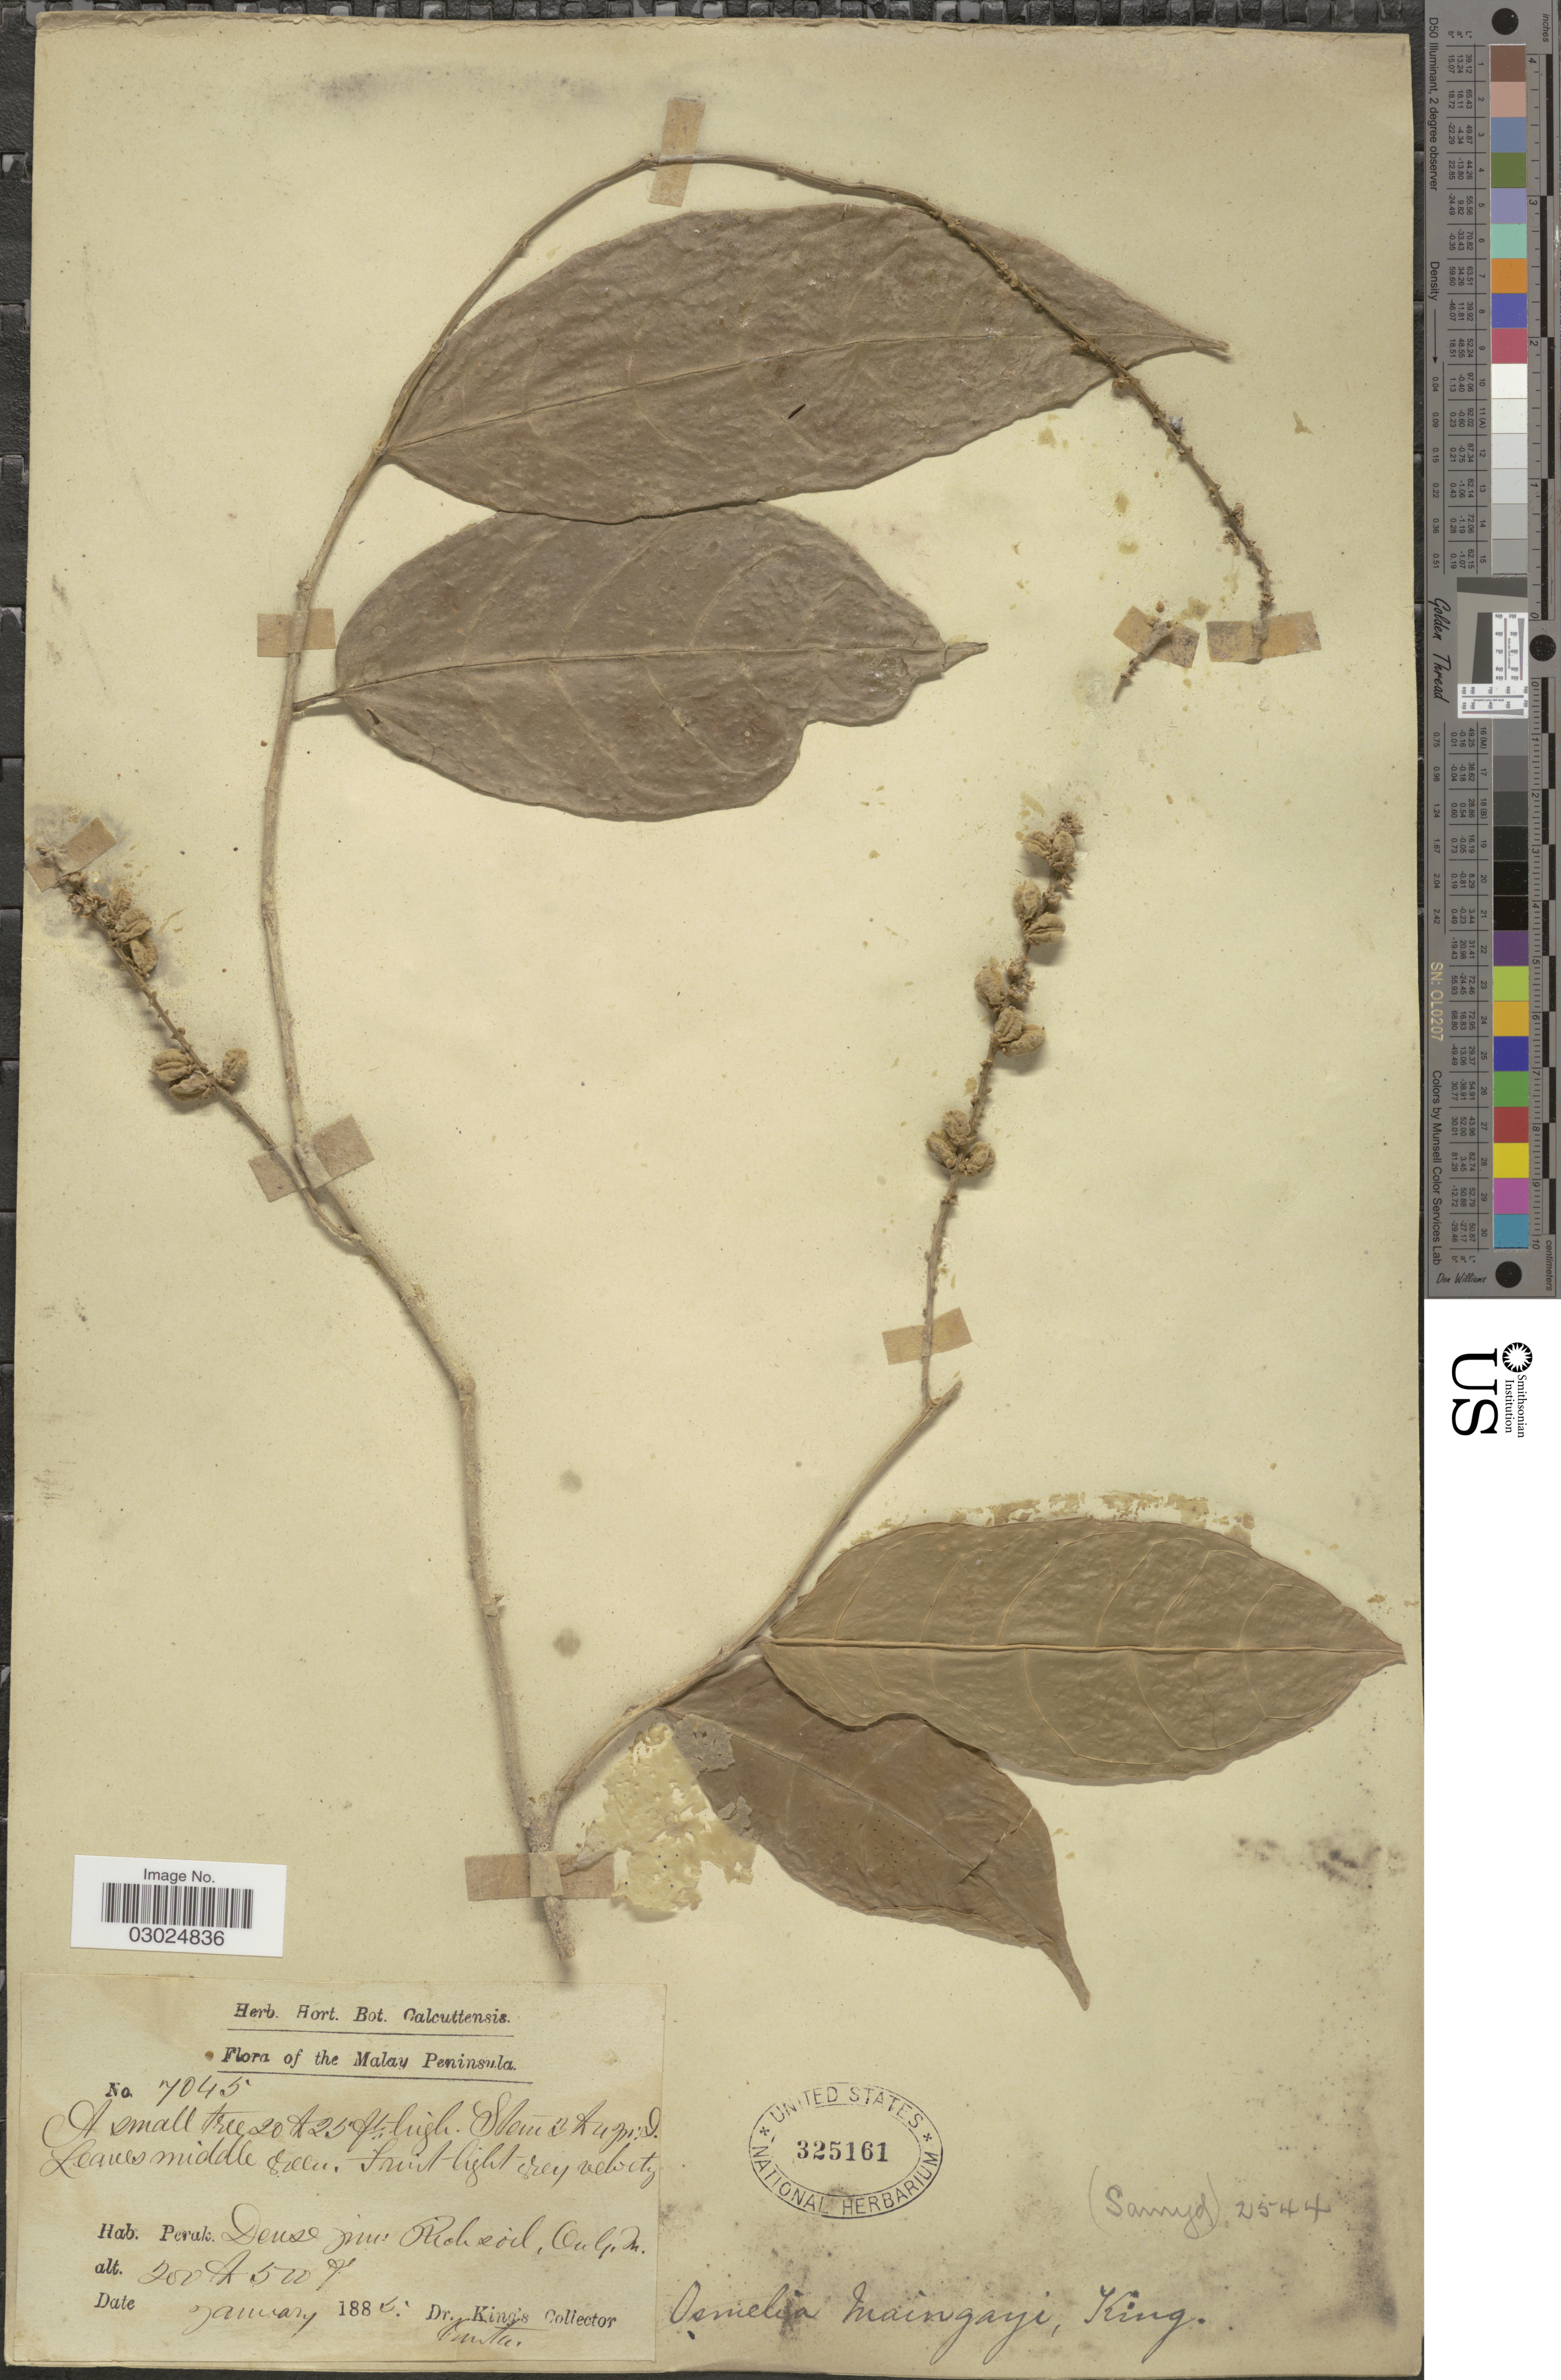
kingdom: Plantae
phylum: Tracheophyta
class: Magnoliopsida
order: Malpighiales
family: Salicaceae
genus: Osmelia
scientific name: Osmelia maingayi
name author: King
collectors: Dr. King's collector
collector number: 7045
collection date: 1885-07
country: Malaysia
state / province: Perak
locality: Malay Peninsula, Perak.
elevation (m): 61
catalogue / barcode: US 325161